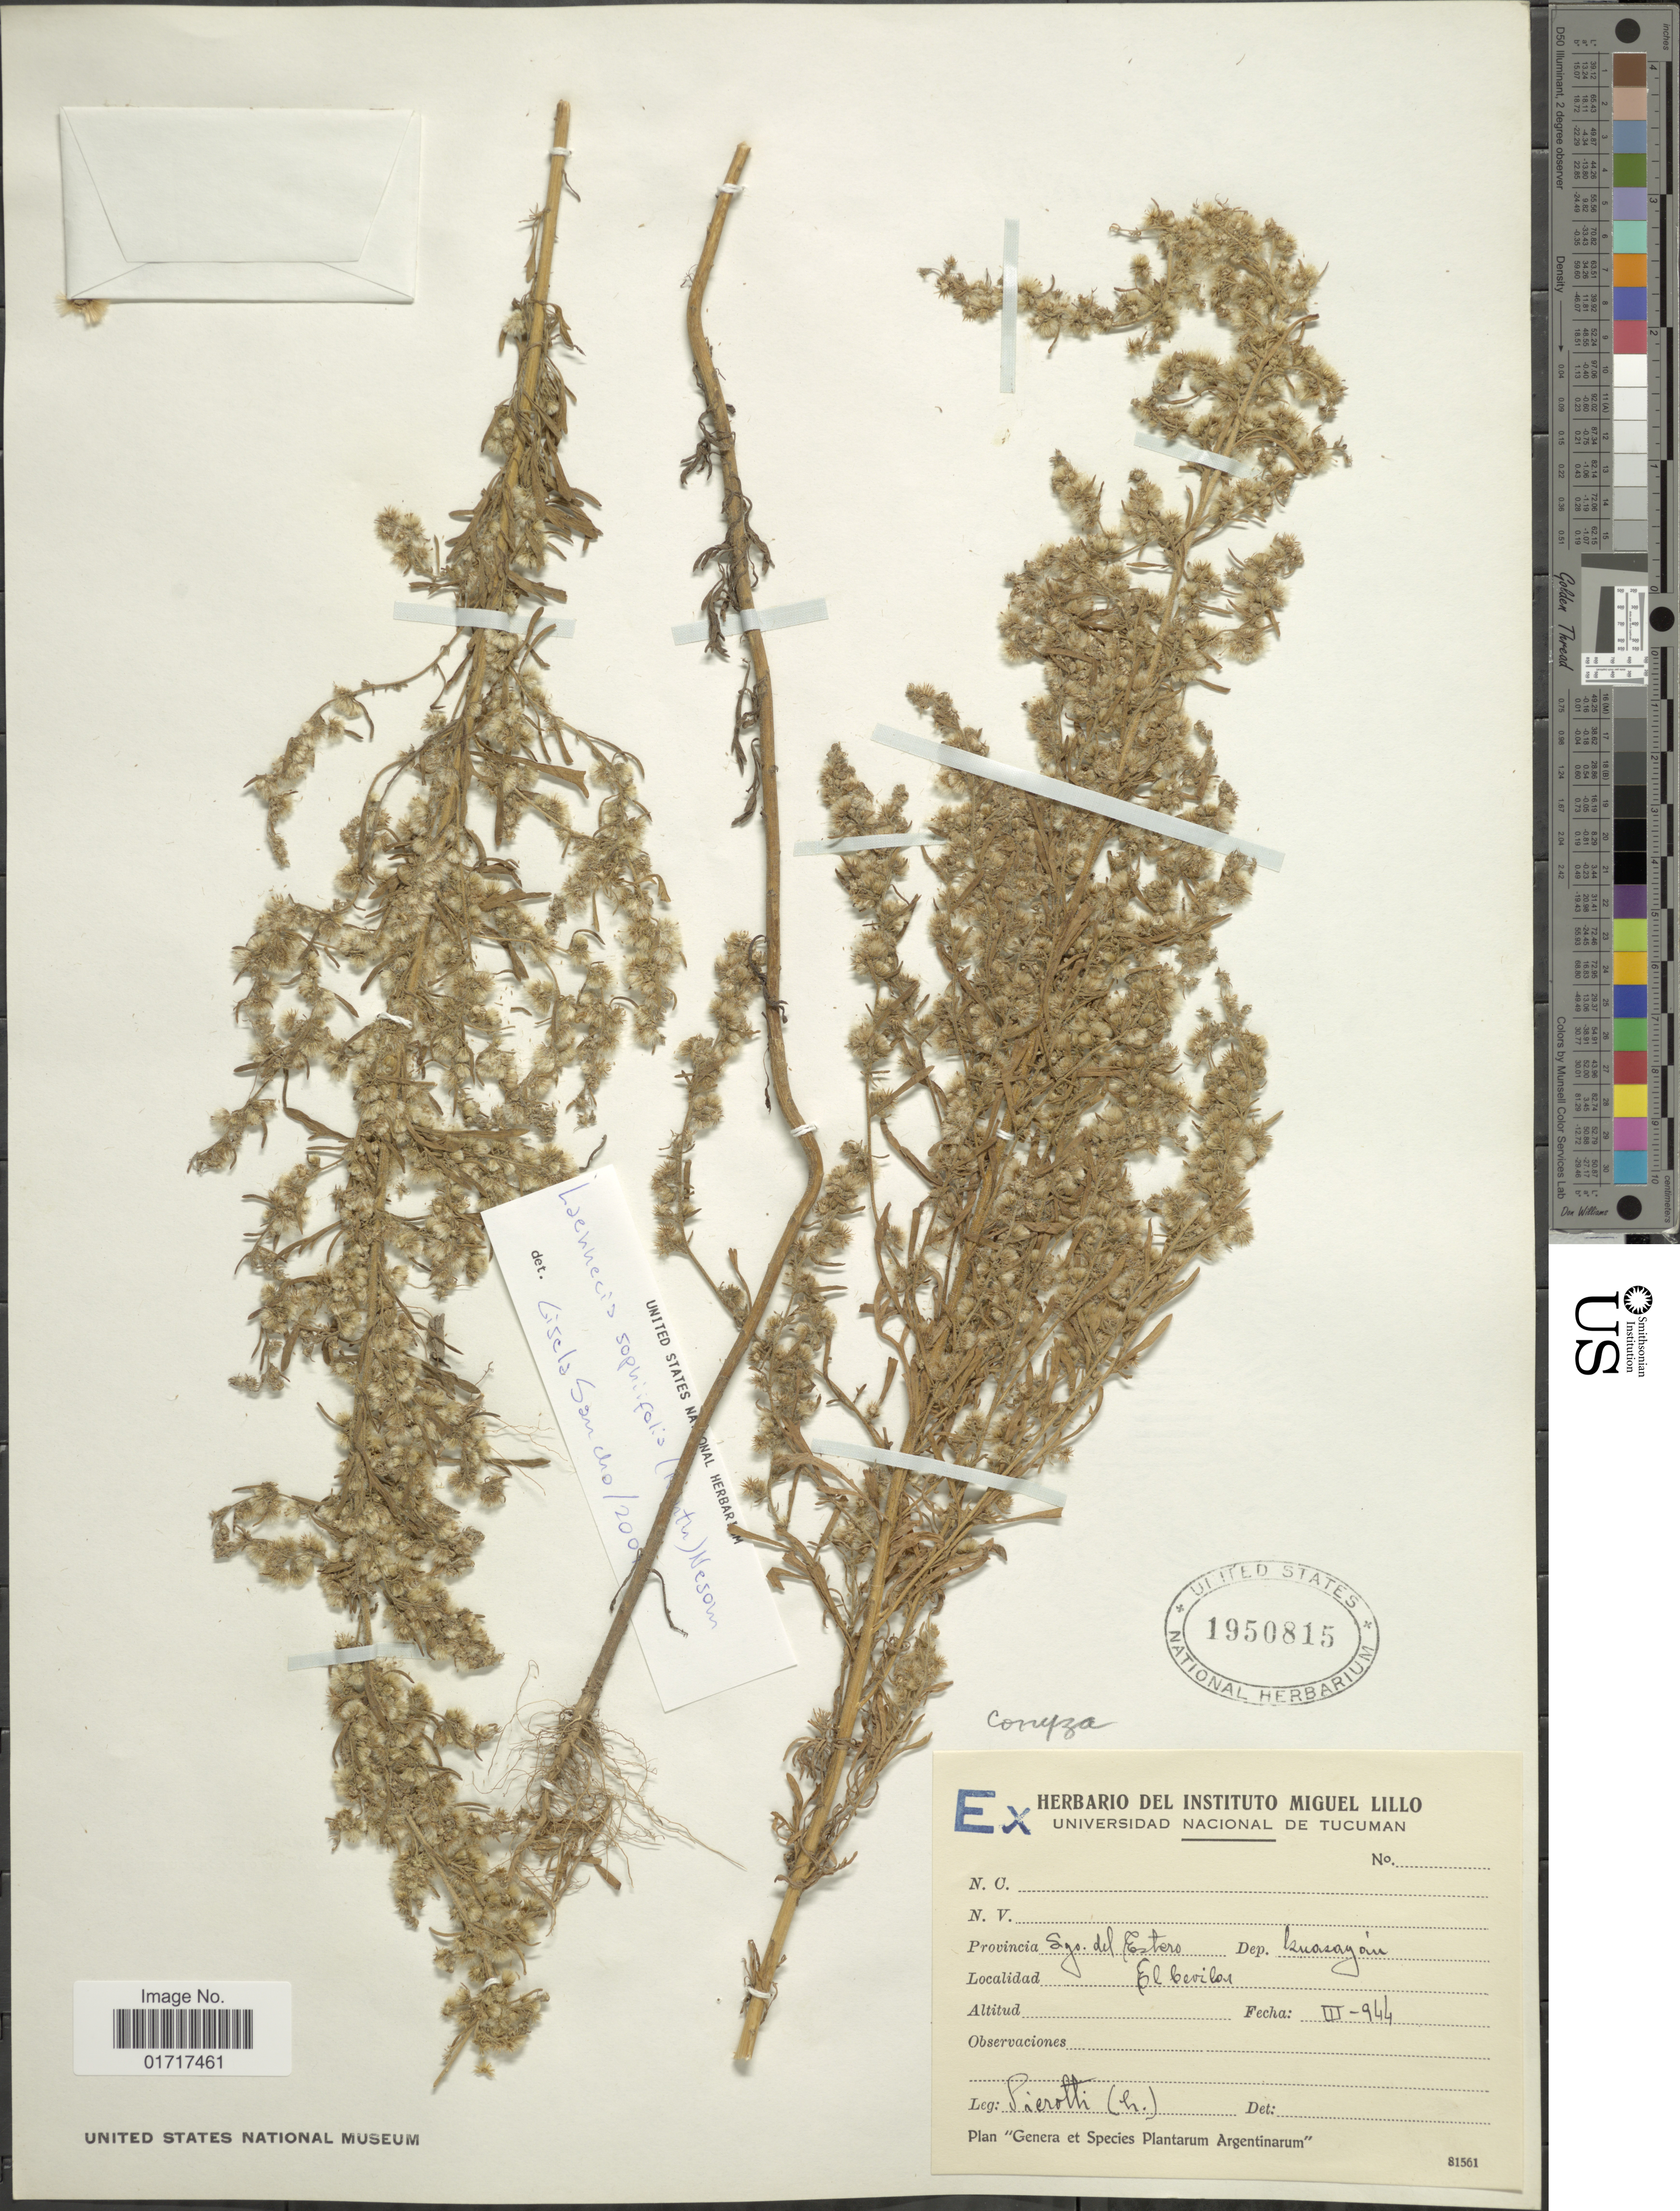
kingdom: Plantae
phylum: Tracheophyta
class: Magnoliopsida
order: Asterales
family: Asteraceae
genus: Conyza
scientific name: Conyza sophiifolia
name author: Kunth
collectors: S. A. Pierotti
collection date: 1944-03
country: Argentina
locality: Sgo del Estero. Dep. Guasayan. El Cevitar.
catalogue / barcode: US 1950815